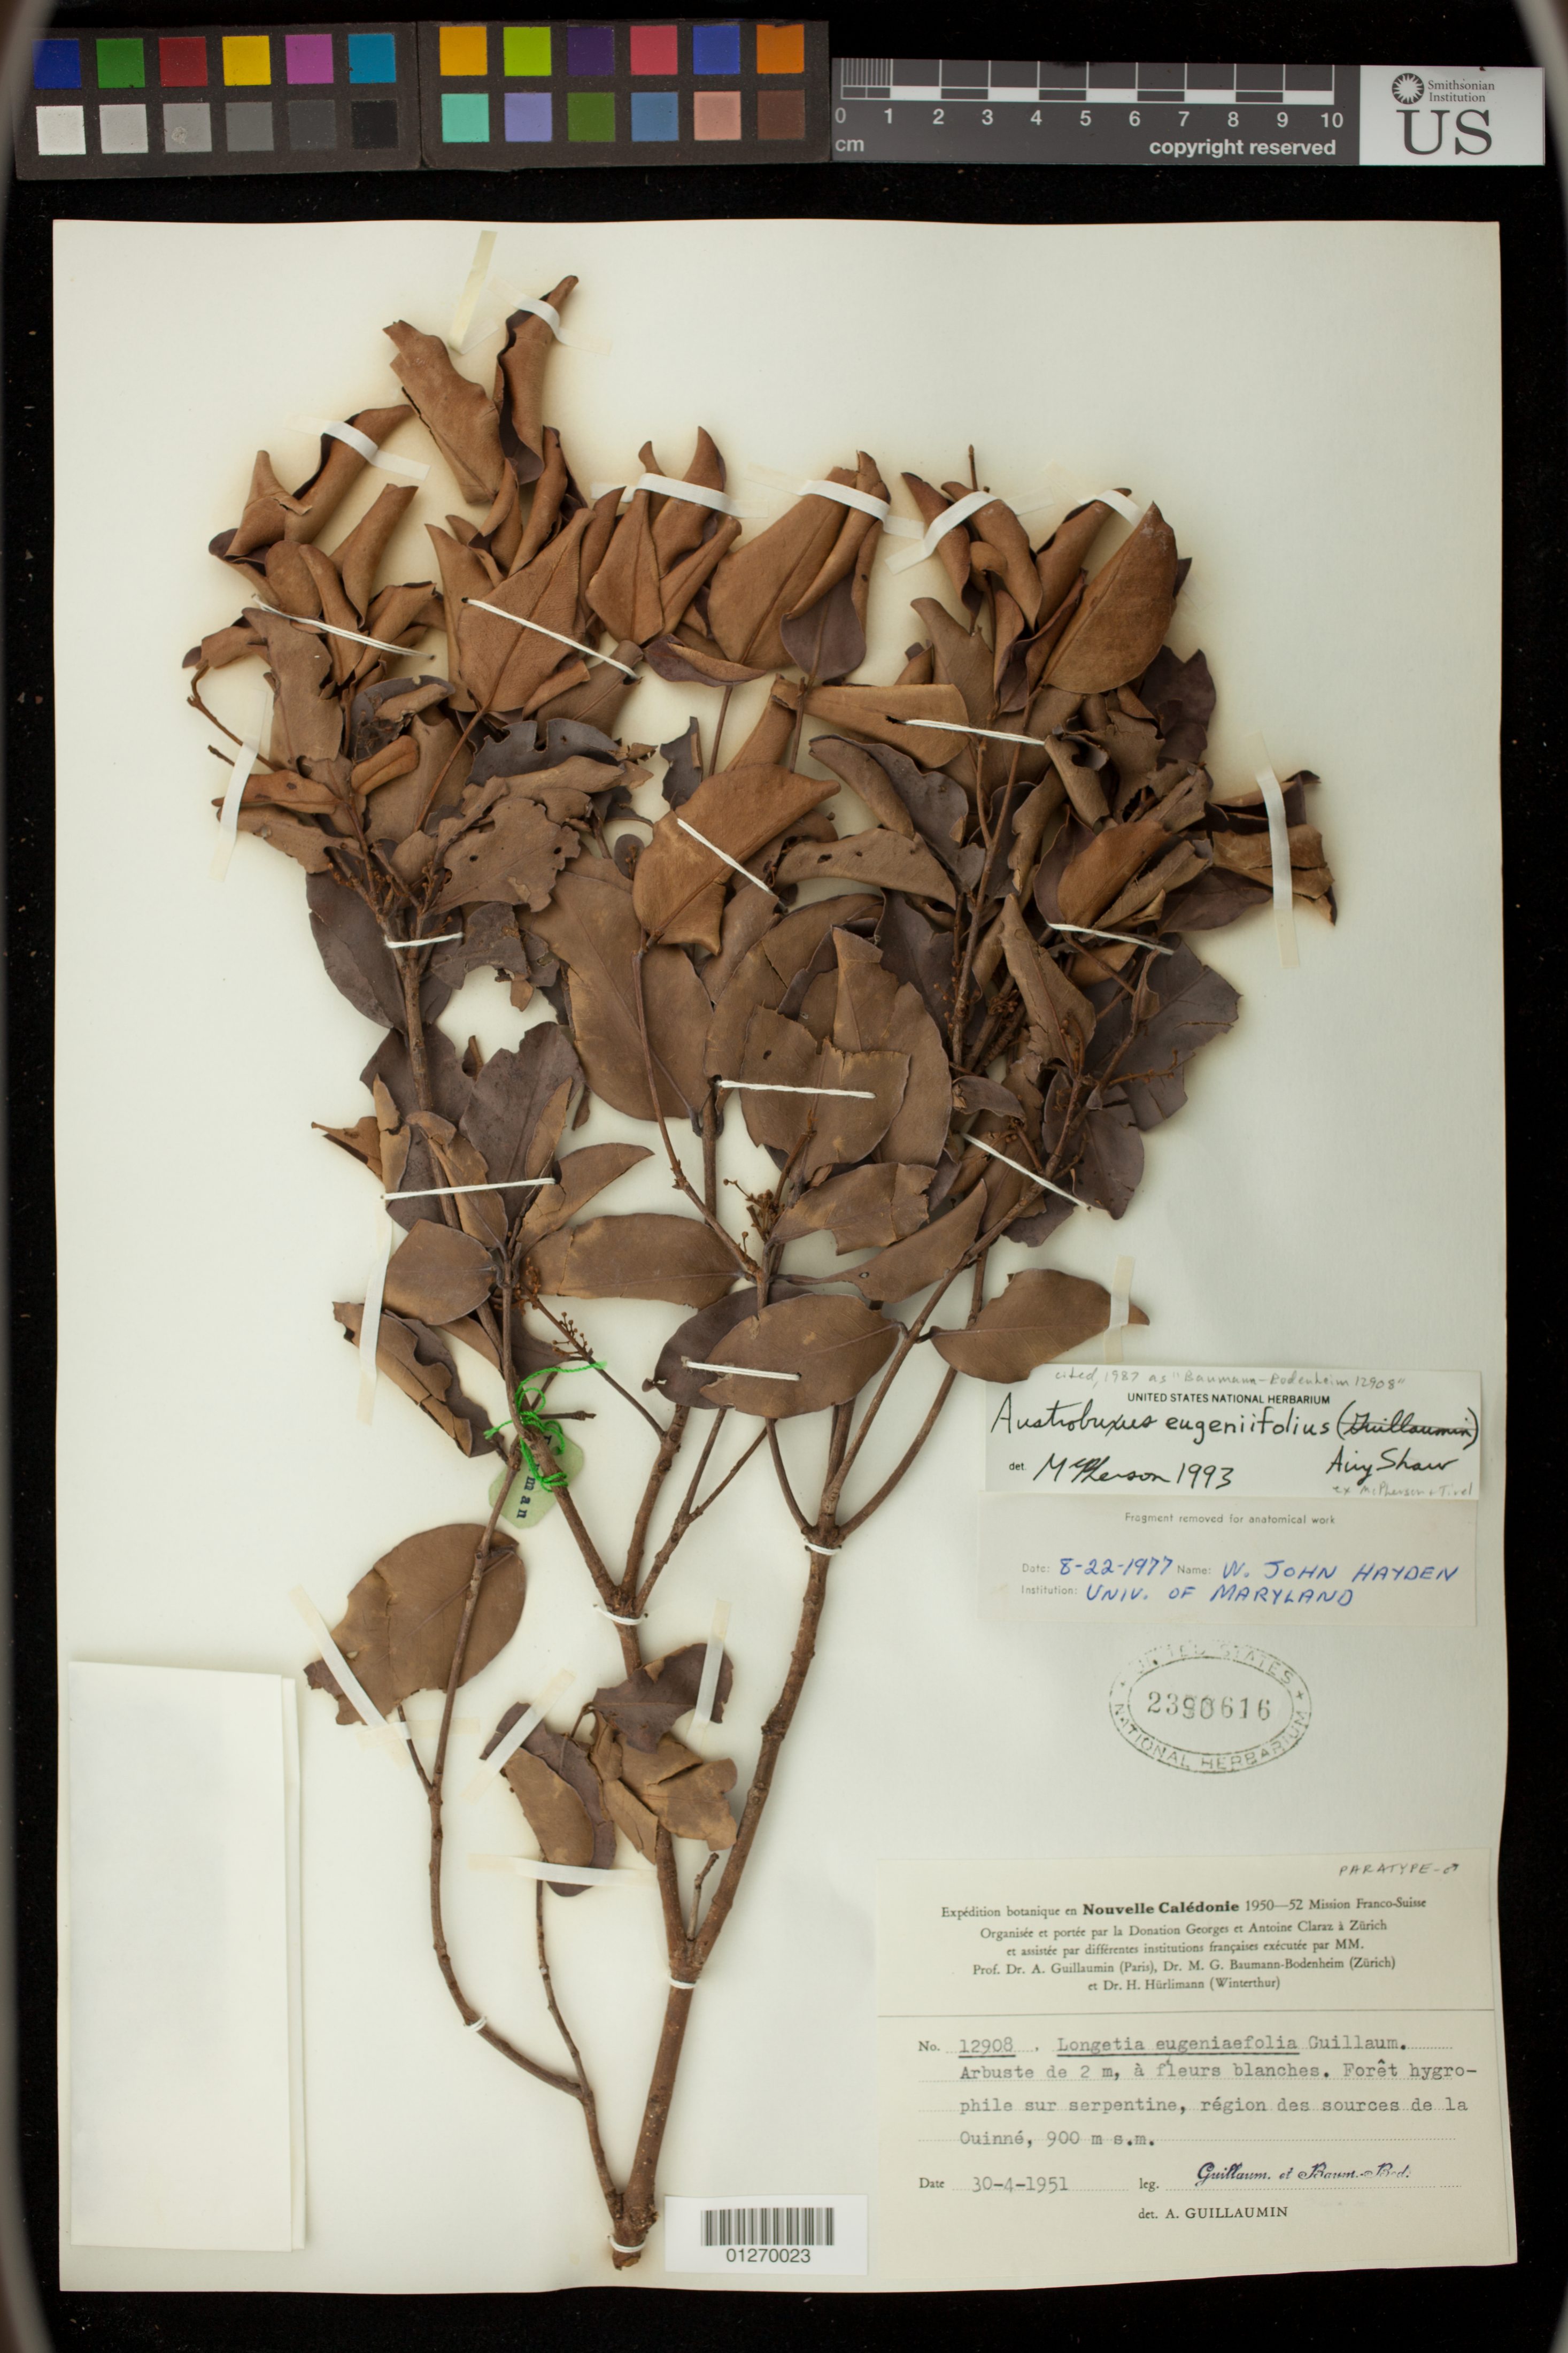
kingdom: Plantae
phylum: Tracheophyta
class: Magnoliopsida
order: Malpighiales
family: Picrodendraceae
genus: Austrobuxus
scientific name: Austrobuxus eugeniifolius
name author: Airy Shaw ex McPherson & Tirel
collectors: A. Guillaumin & M. G. Baumann-Bodenheim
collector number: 12908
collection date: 1951-04-30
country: New Caledonia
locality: region des sources de la Ouinne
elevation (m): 900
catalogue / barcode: US 2390616